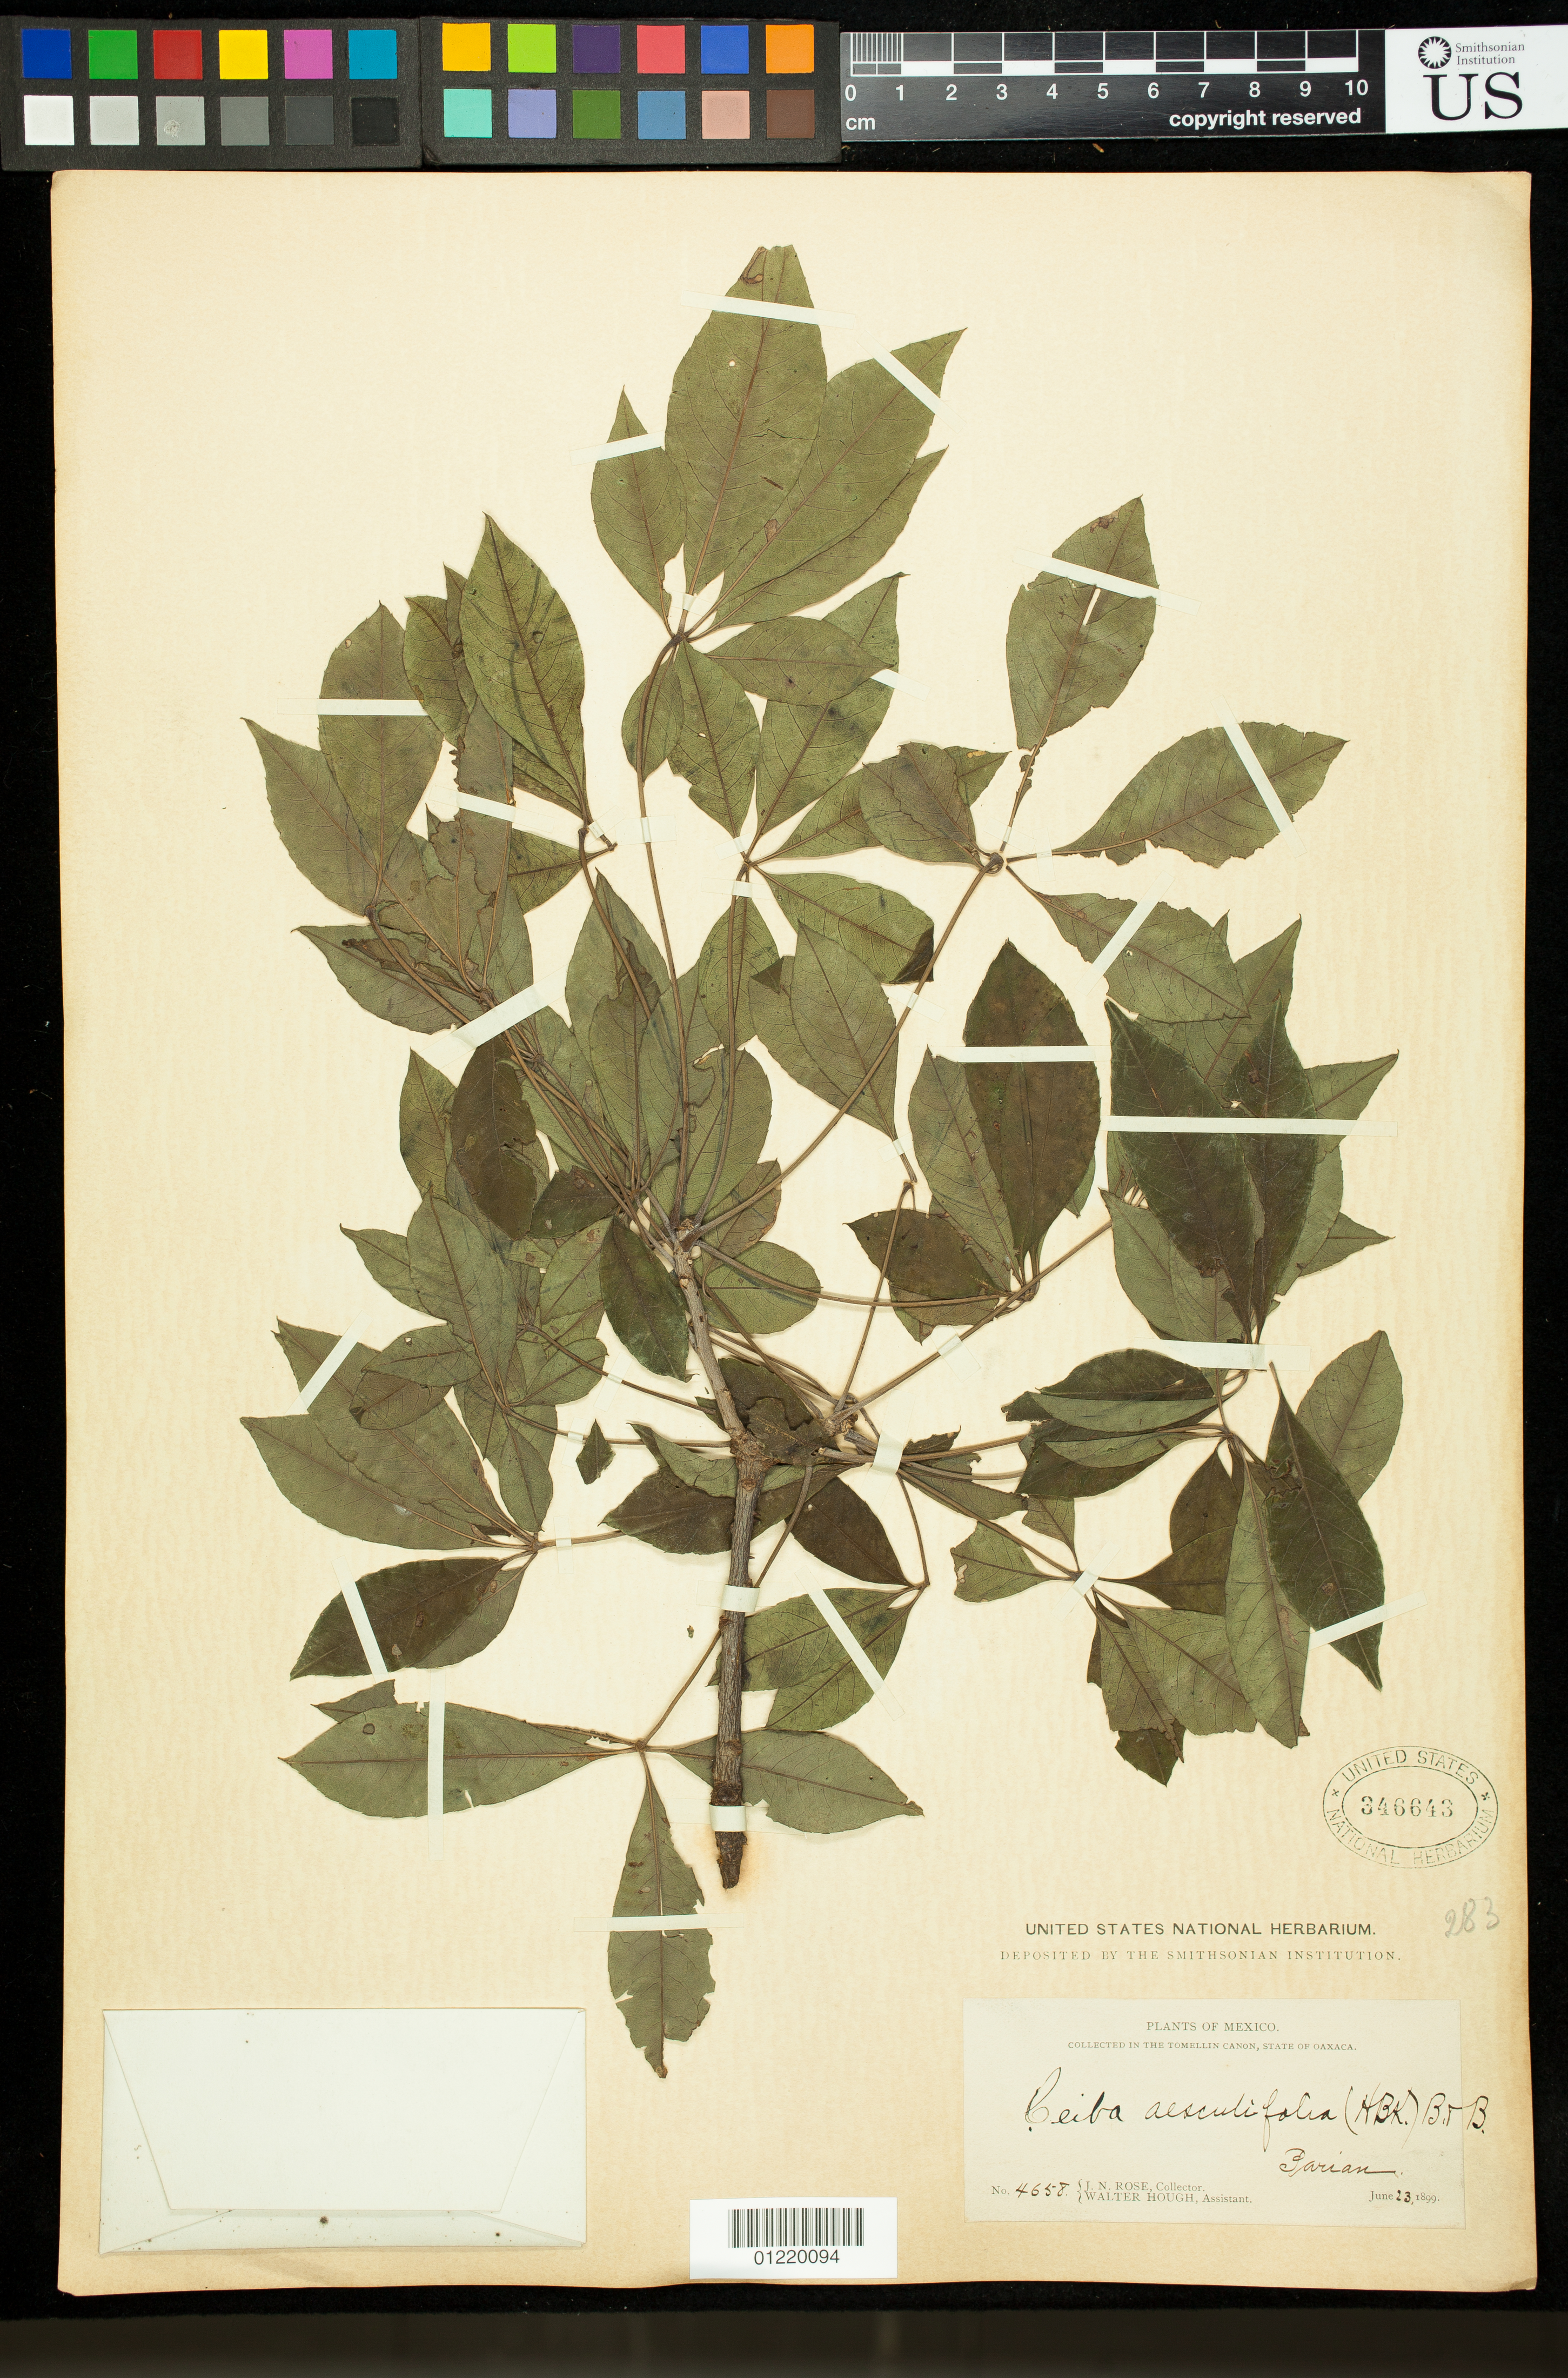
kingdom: Plantae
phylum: Tracheophyta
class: Magnoliopsida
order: Malvales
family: Malvaceae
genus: Ceiba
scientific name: Ceiba aesculifolia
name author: (Kunth) Britten & Baker f.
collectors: J. N. Rose & W. Hough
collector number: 4658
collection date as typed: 1899-06-23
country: Mexico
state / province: Oaxaca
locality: Tomellin Cannon, State of Oaxaca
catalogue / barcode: US 346643